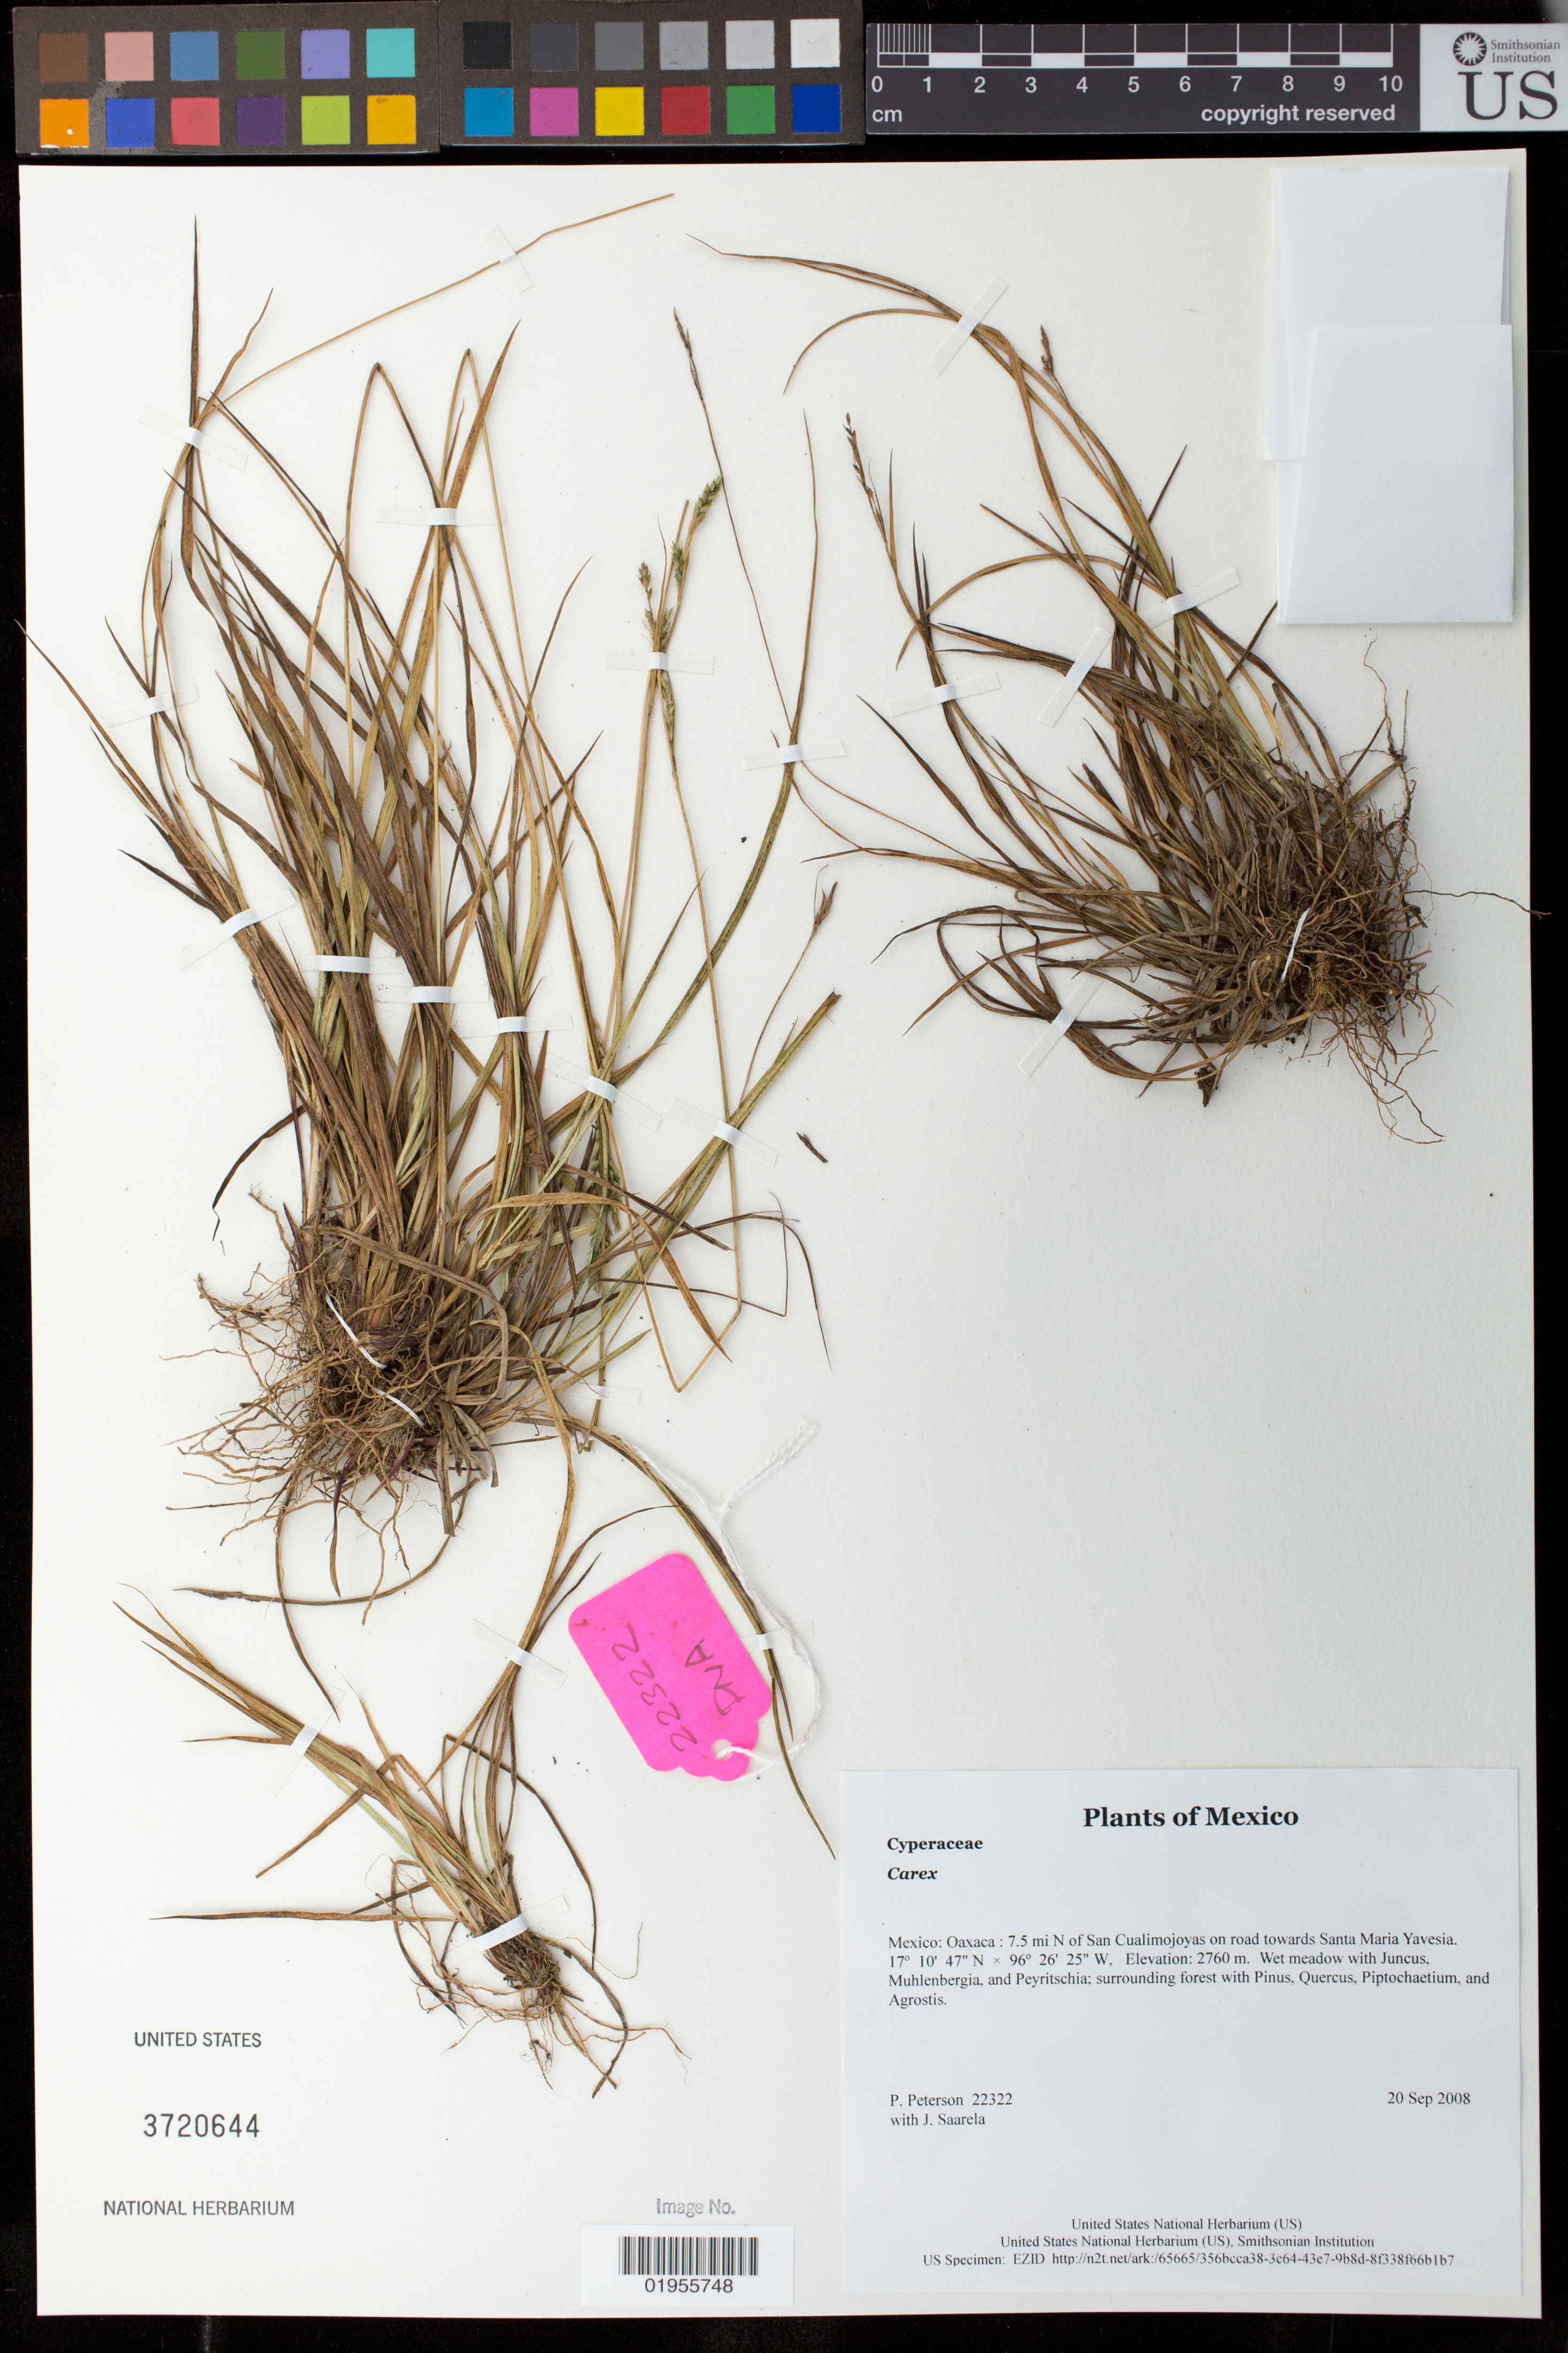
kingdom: Plantae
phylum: Tracheophyta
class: Liliopsida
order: Poales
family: Cyperaceae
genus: Carex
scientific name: Carex sp.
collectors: P. M. Peterson & J. Saarela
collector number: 22322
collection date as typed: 20 Sep 2008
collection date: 2008-09-20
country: Mexico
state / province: Oaxaca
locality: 7.5 mi N of San Cualimojoyas on road towards Santa Maria Yavesia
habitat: Wet meadow with Juncus, Muhlenbergia, and Peyritschia; surrounding forest with Pinus, Quercus, Piptochaetium, and Agrostis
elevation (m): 2760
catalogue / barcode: US 3720644